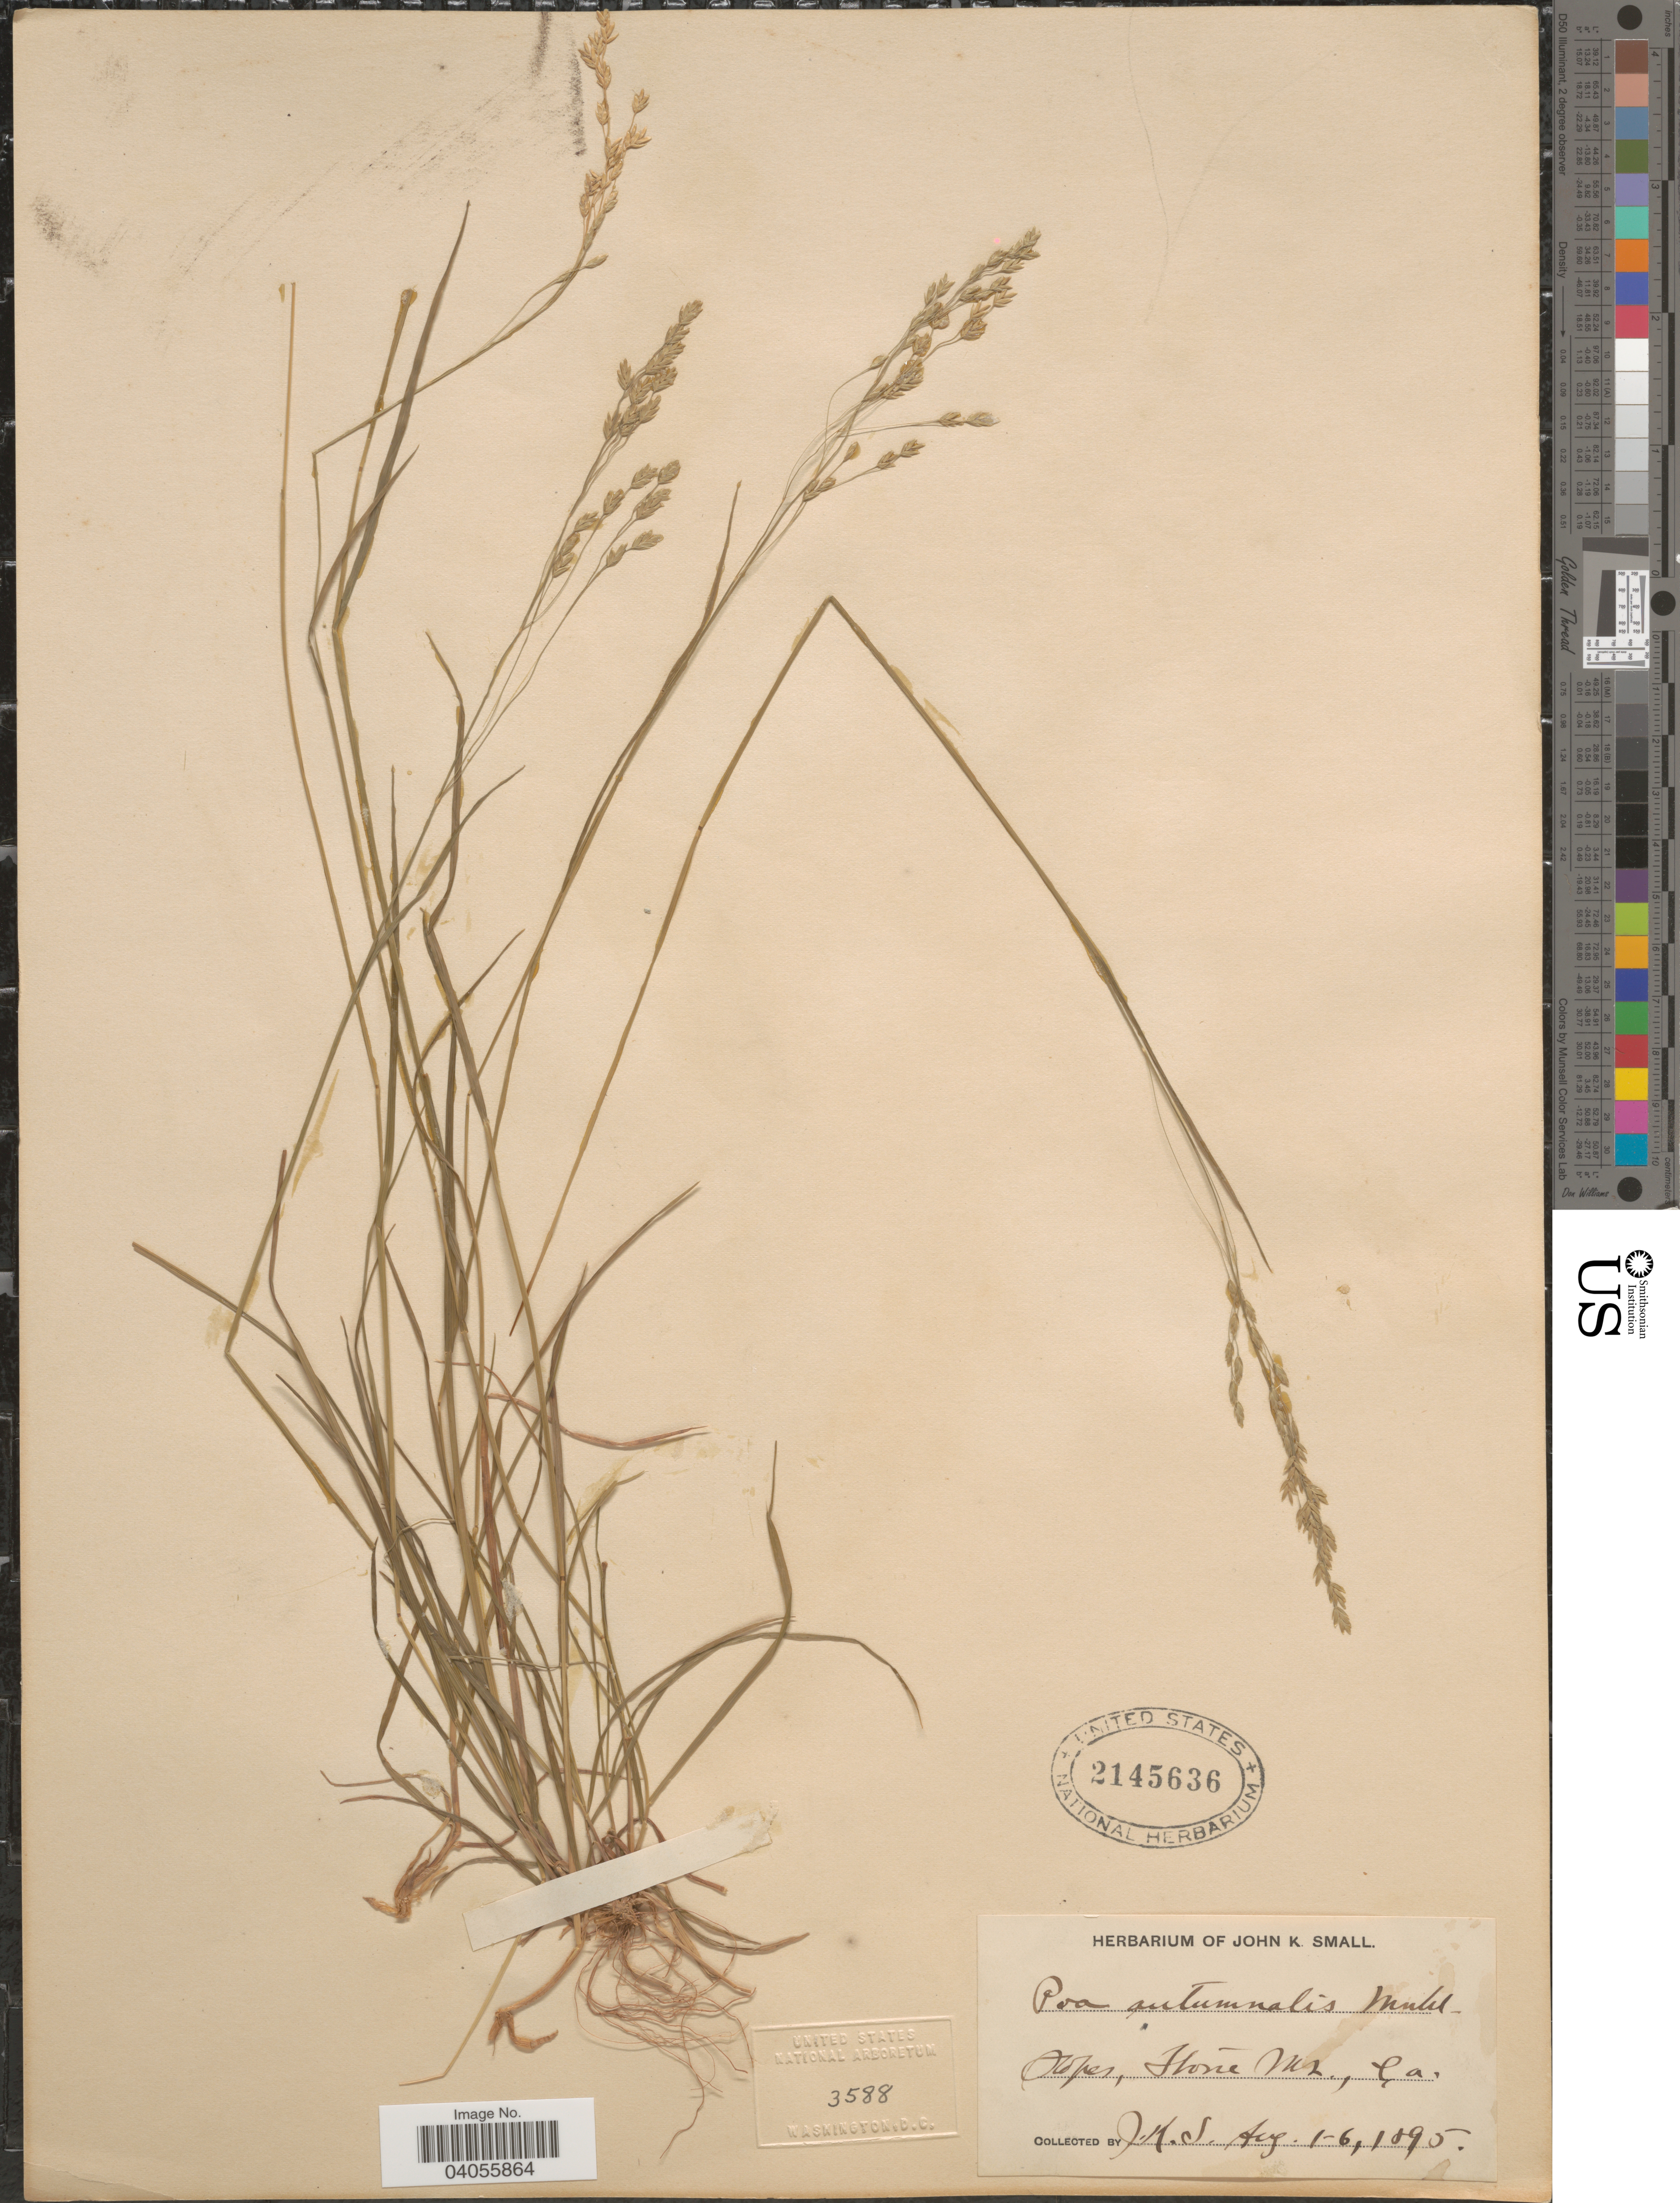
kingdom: Plantae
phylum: Tracheophyta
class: Liliopsida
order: Poales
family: Poaceae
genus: Poa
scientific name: Poa autumnalis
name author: Muhl. ex Elliott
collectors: J. K. Small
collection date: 1895-08-01/1895-08-06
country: United States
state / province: Georgia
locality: Slopes, Stone Mt.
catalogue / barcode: US 2145636